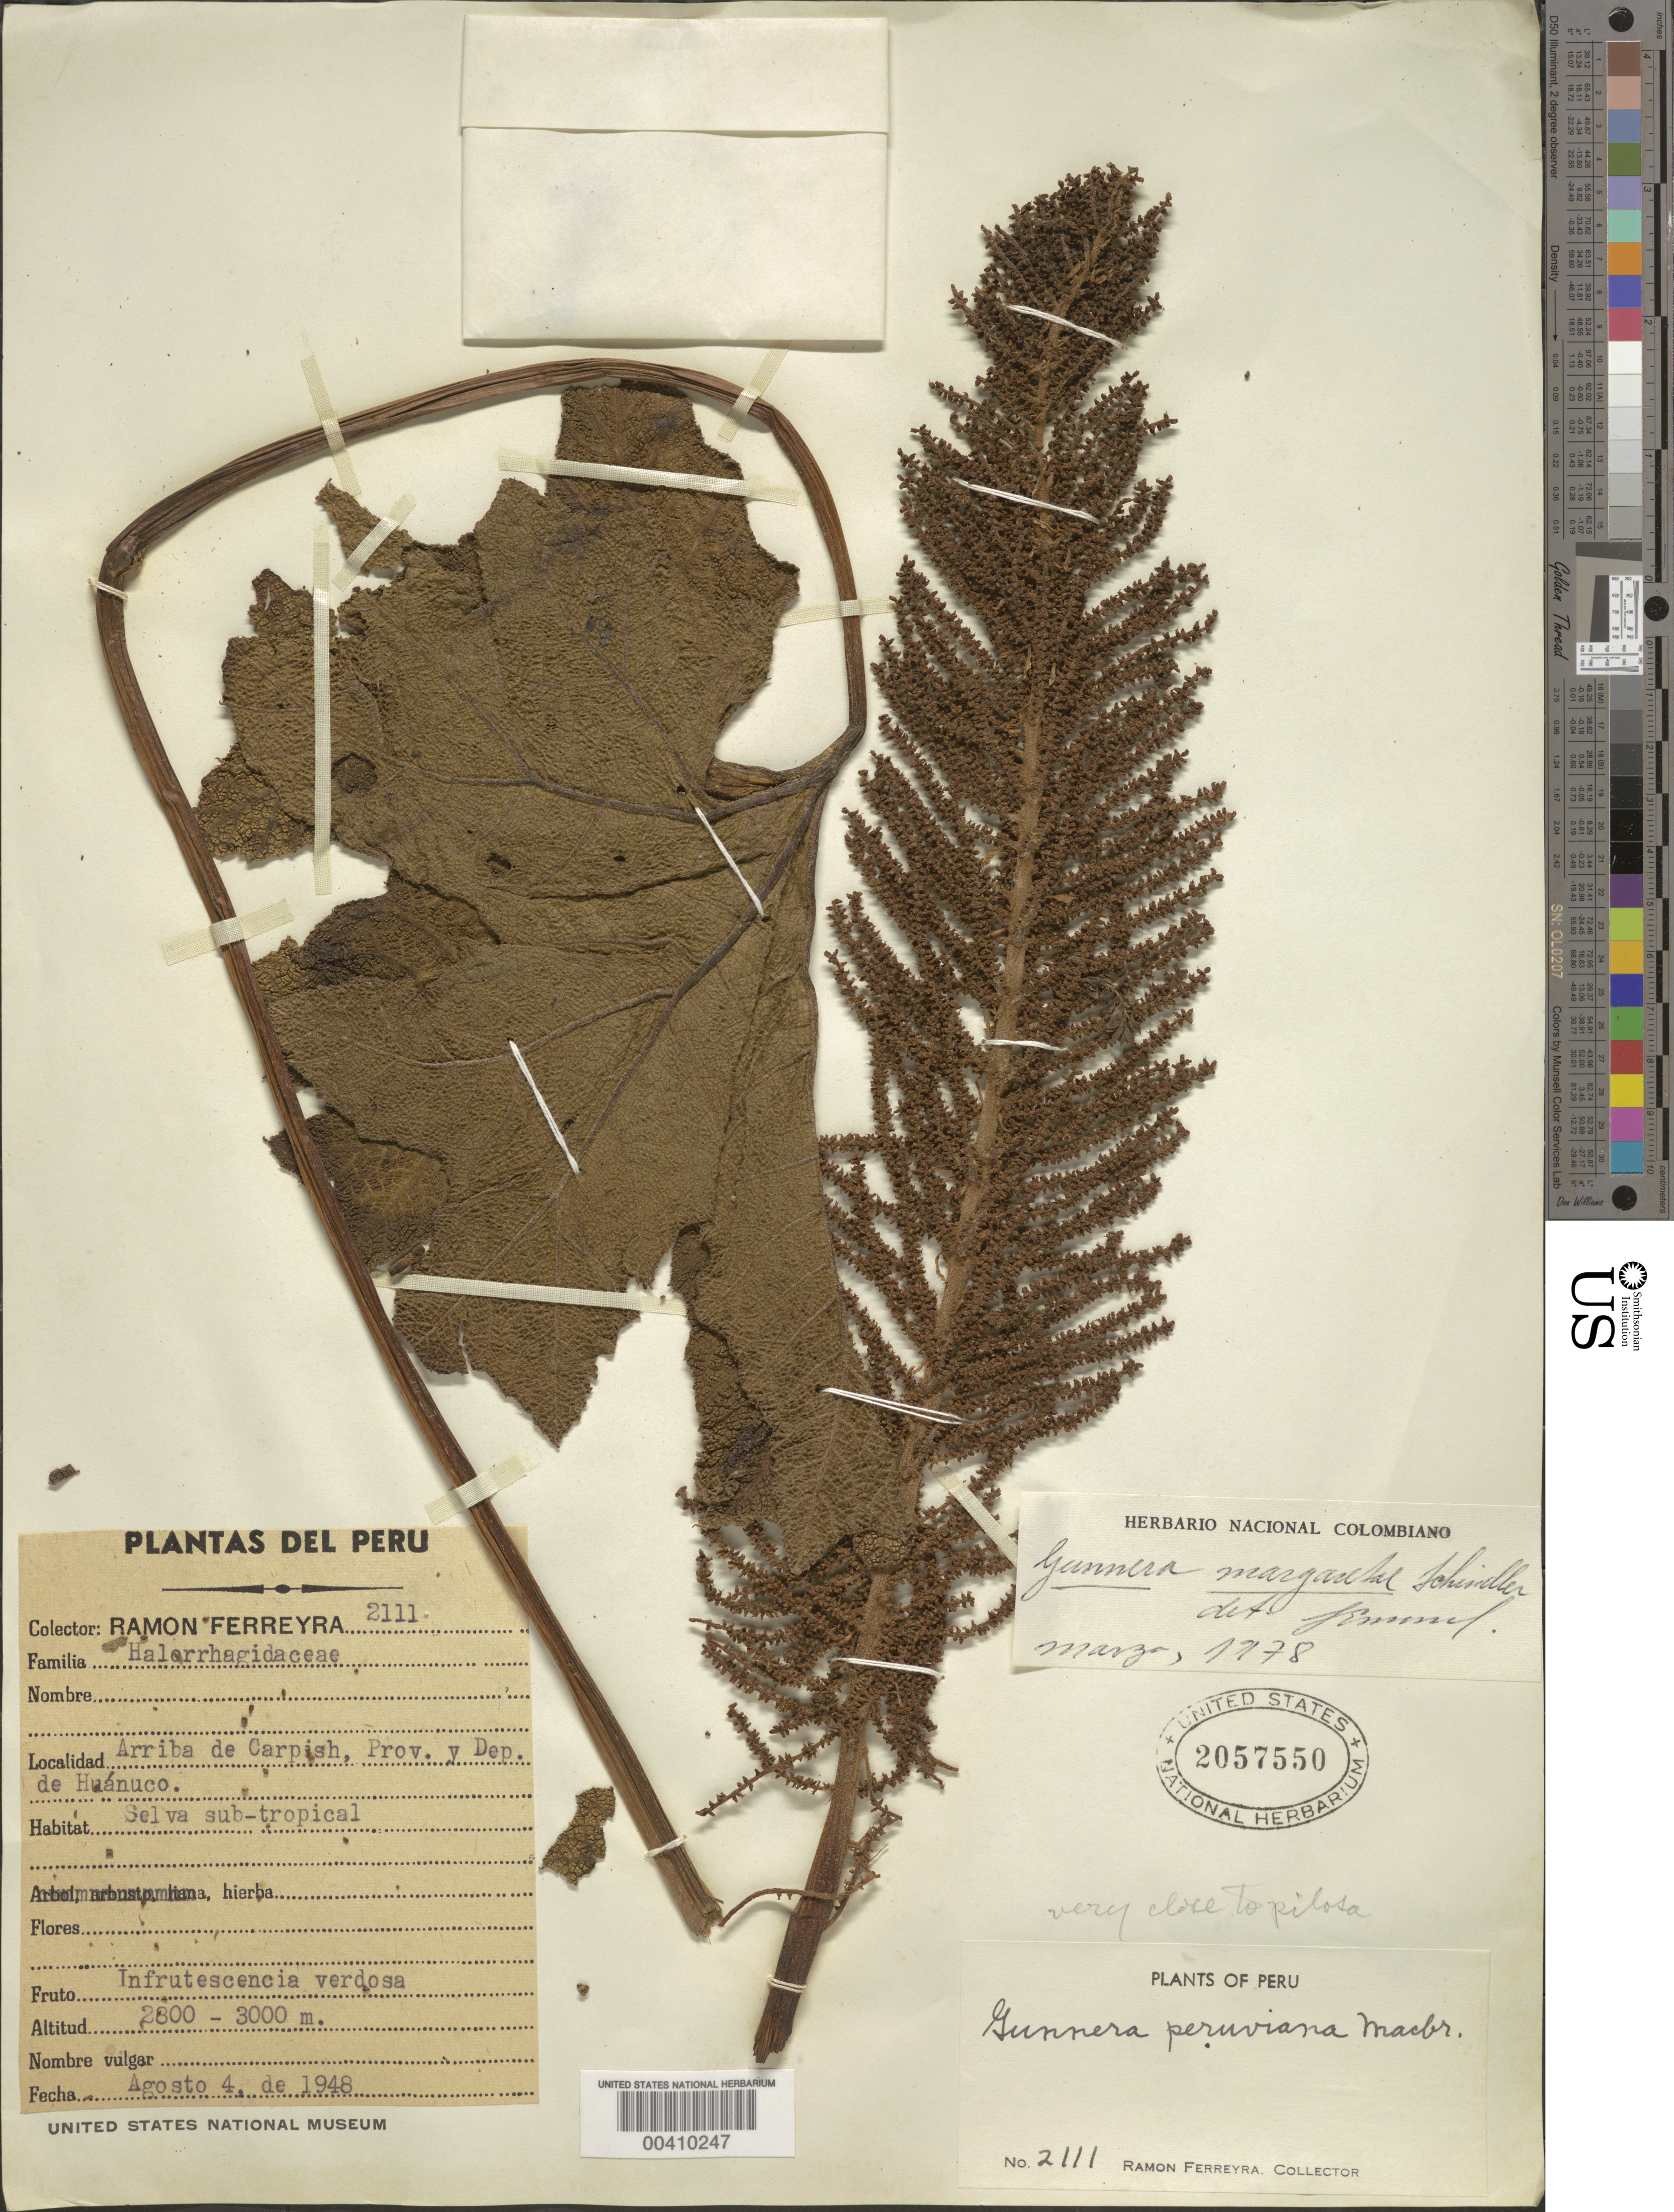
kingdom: Plantae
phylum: Tracheophyta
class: Magnoliopsida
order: Gunnerales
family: Gunneraceae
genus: Gunnera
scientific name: Gunnera margaretae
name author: Schindl.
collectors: R. A. Ferreyra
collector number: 2111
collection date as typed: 04 Aug 1948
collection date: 1948-08-04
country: Peru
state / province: Huánuco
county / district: Huánuco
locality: arriba de Carpish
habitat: Selva sub-tropical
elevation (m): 2800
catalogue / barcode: US 2057550